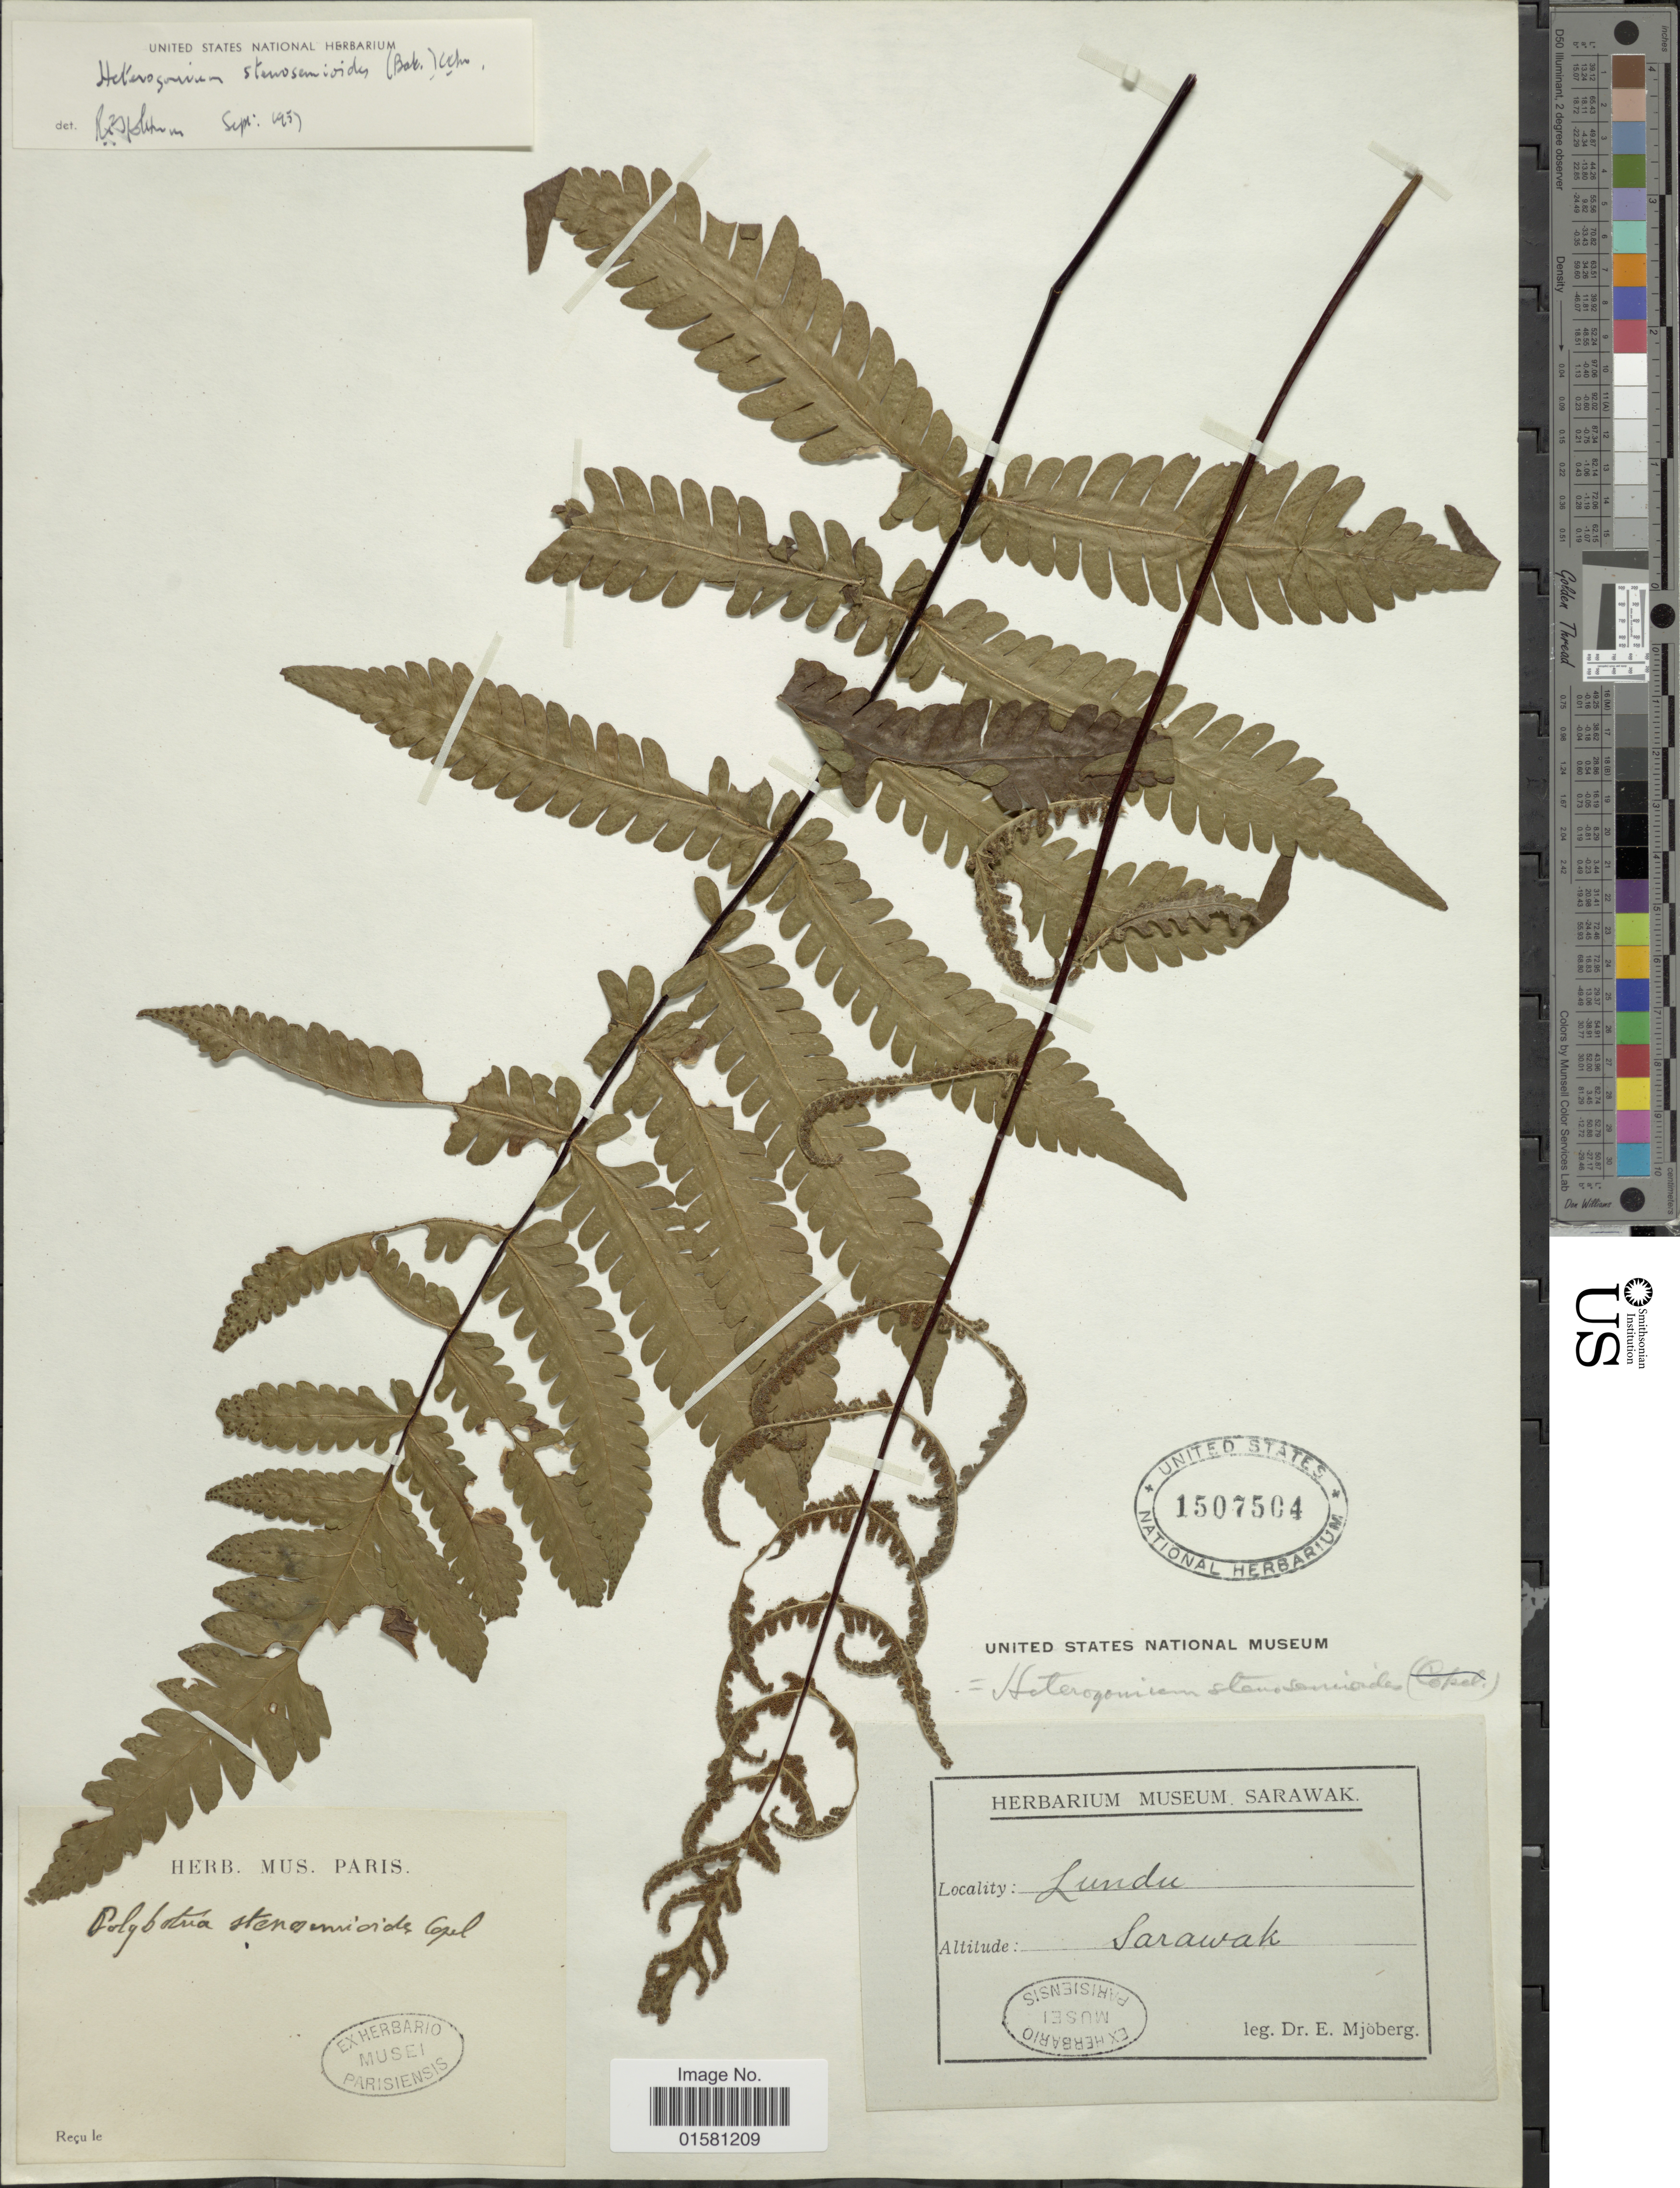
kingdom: Plantae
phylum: Tracheophyta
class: Polypodiopsida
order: Polypodiales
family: Tectariaceae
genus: Tectaria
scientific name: Tectaria stenosemioides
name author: (Alderw.) C. Chr.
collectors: E. Mjoberg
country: Malaysia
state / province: Sarawak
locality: Lundu, Sarawak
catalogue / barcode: US 1507504